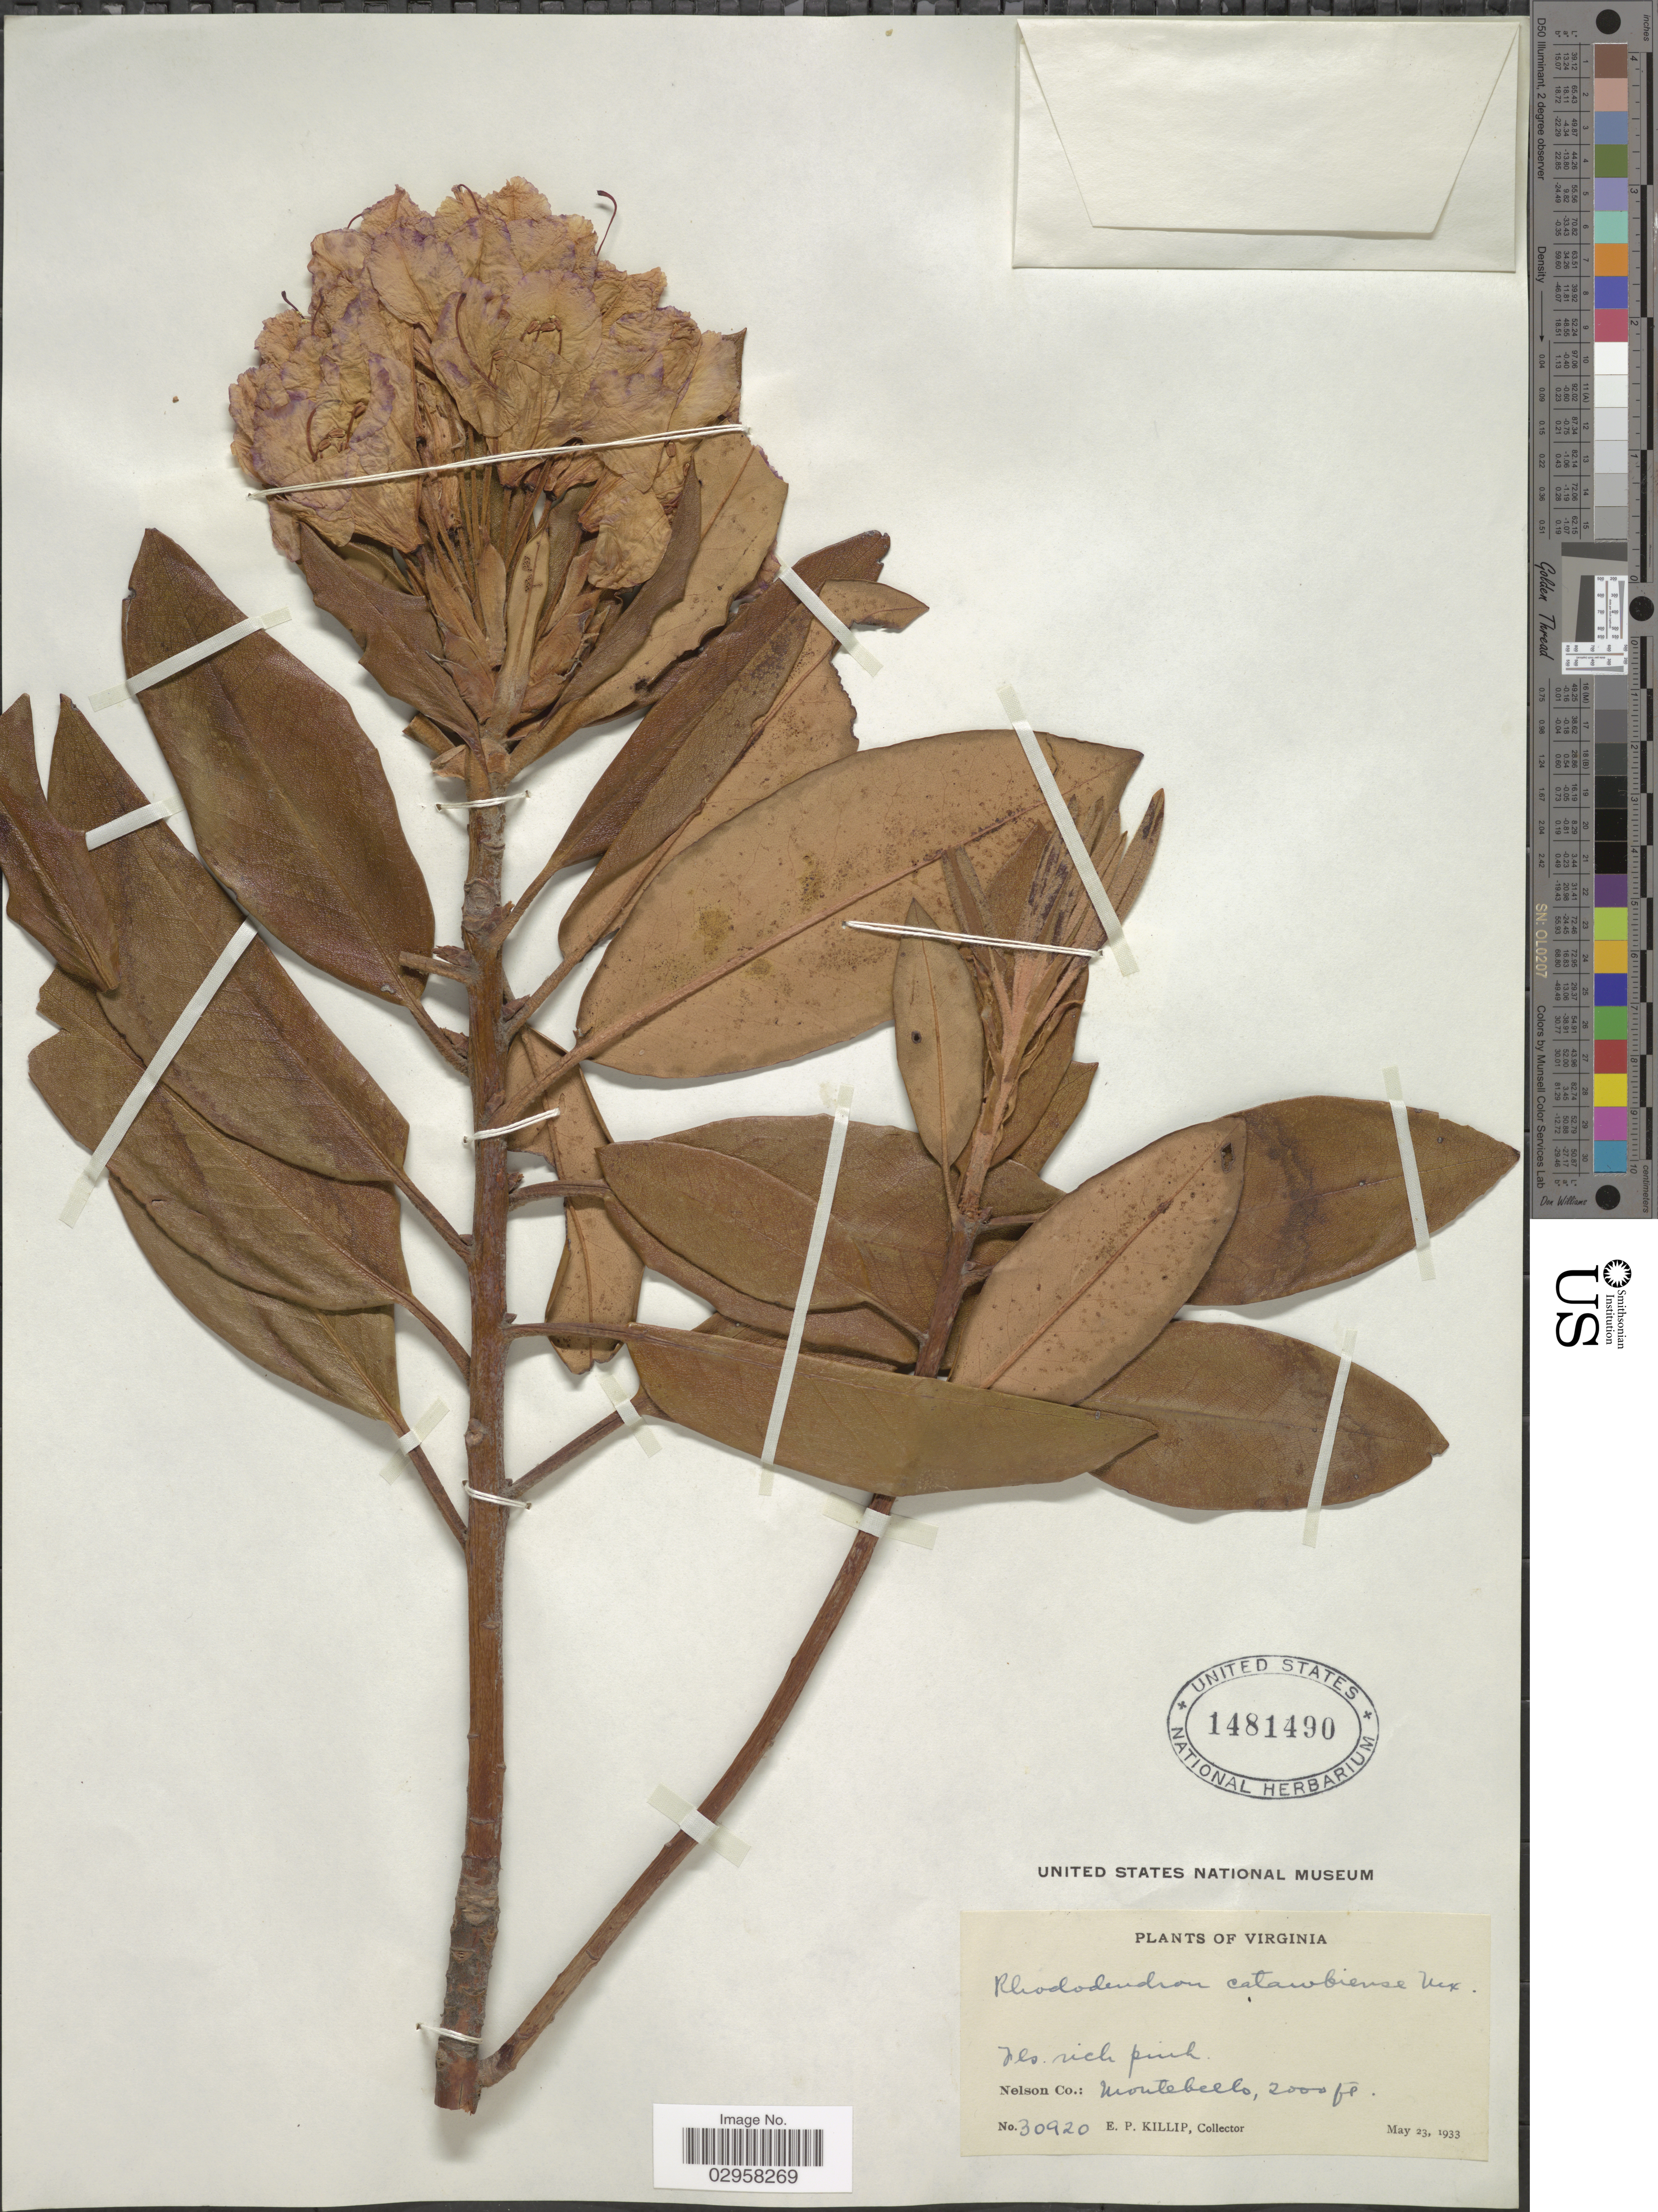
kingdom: Plantae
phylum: Tracheophyta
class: Magnoliopsida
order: Ericales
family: Ericaceae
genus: Rhododendron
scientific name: Rhododendron catawbiense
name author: Michx.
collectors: E. P. Killip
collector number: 30920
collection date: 1933-05-23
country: United States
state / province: Virginia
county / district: Nelson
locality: Nelson Co.: Montebello.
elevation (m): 610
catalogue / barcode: US 1481490